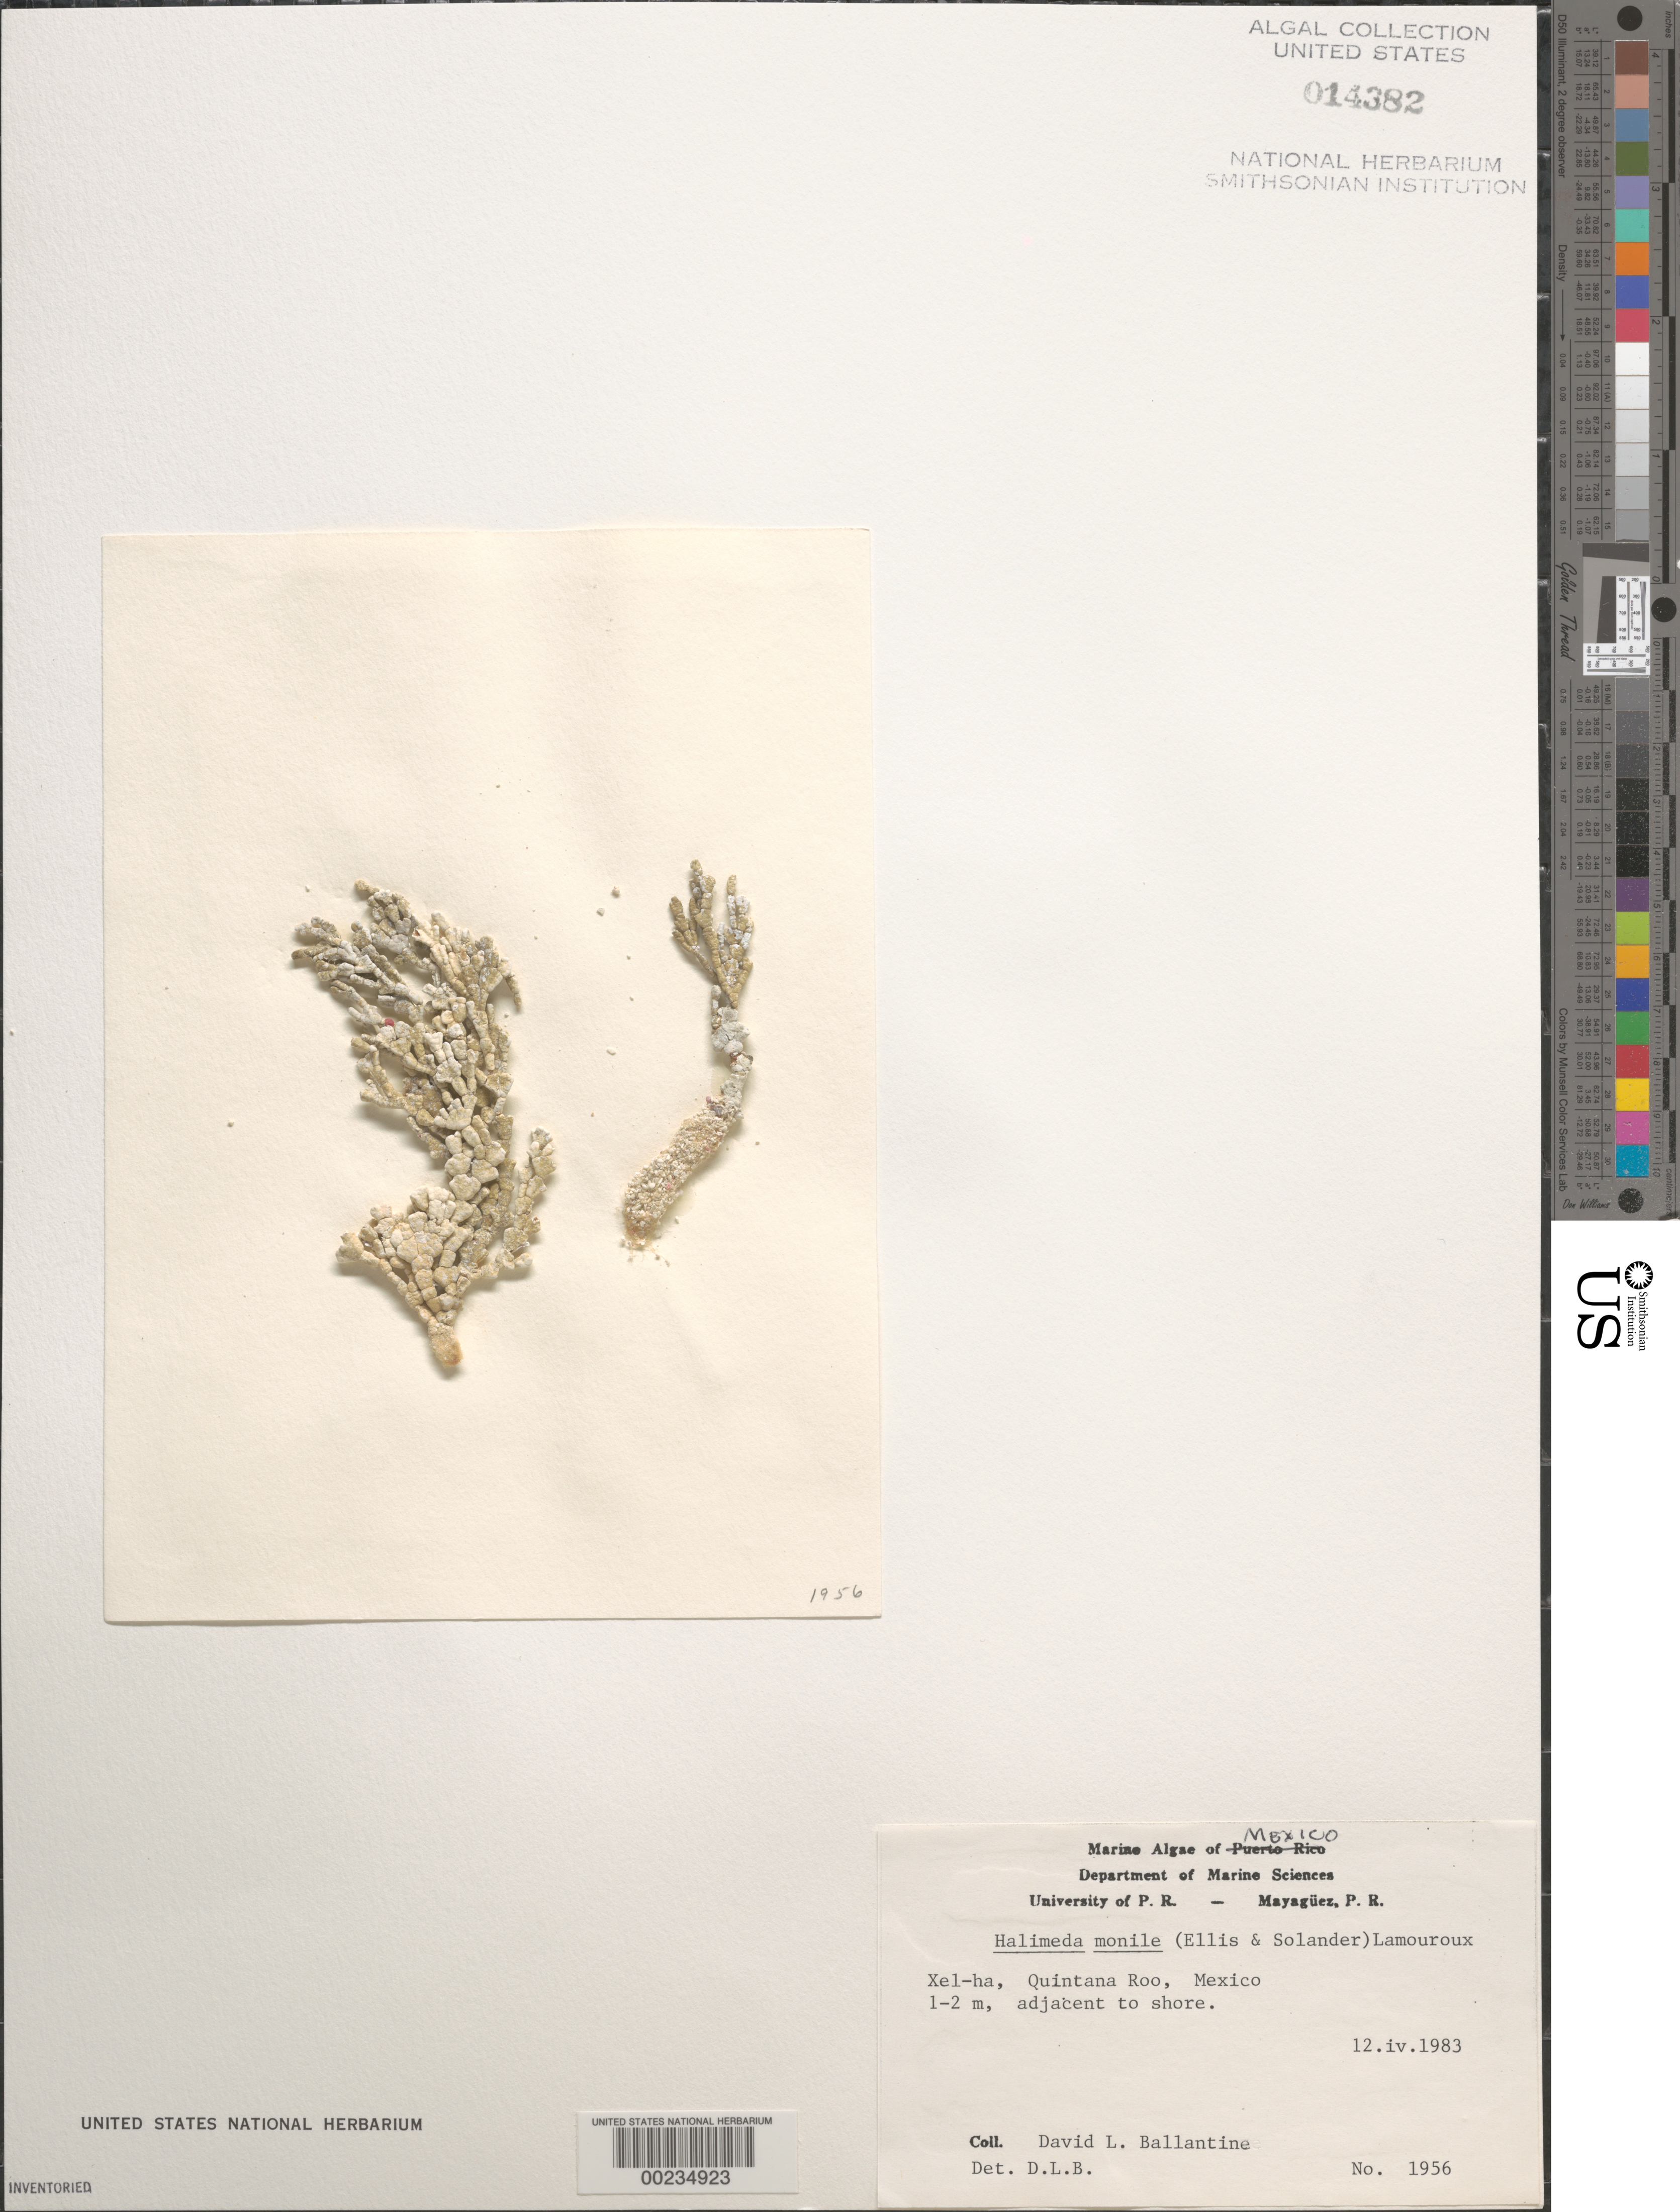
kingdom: Plantae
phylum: Chlorophyta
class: Ulvophyceae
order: Bryopsidales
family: Halimedaceae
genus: Halimeda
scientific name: Halimeda monile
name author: (J. Ellis & Sol.) J.V.Lamouroux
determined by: Ballantine, D. L.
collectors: D.L. Ballantine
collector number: DLB 1956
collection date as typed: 12 Apr 1983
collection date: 1983-04-12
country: Mexico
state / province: Quintana Roo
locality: Xel-ha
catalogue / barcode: US 14382